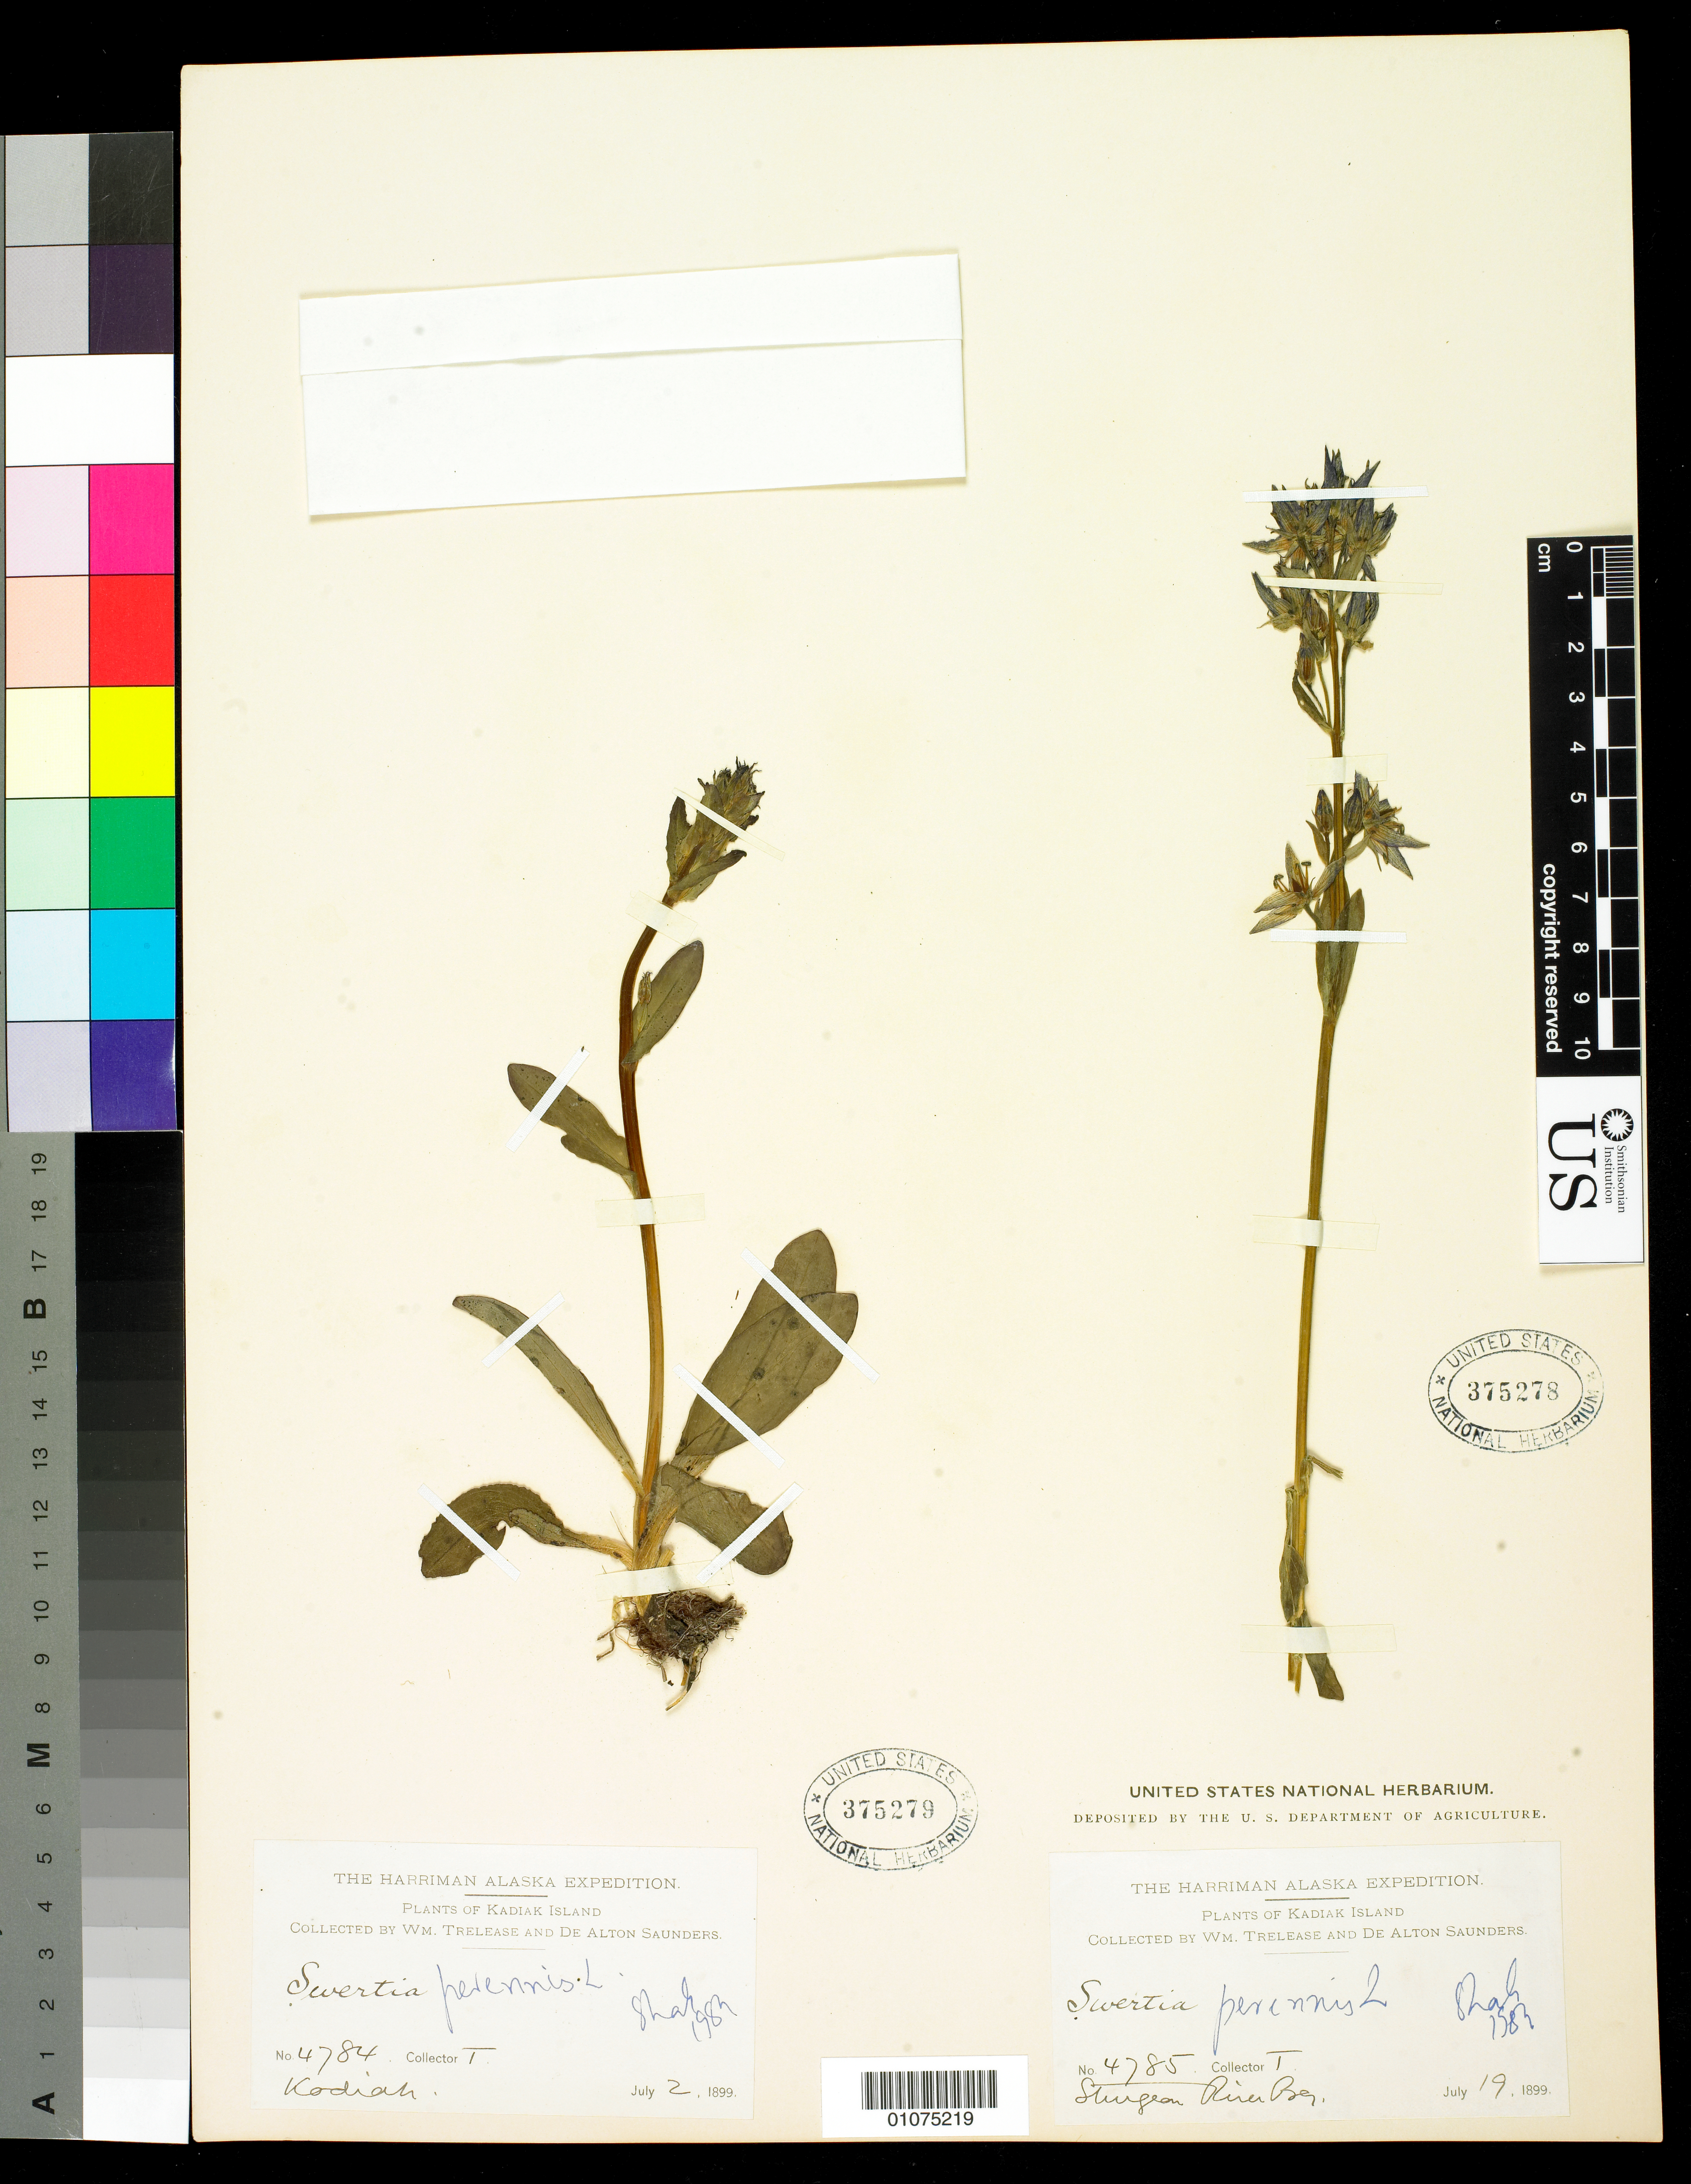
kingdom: Plantae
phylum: Tracheophyta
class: Magnoliopsida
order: Gentianales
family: Gentianaceae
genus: Swertia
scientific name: Swertia perennis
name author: L.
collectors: W. Trelease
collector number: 4784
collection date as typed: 2 Jul 1899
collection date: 1899-07-02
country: United States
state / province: Alaska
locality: Kodiak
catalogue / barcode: US 375279